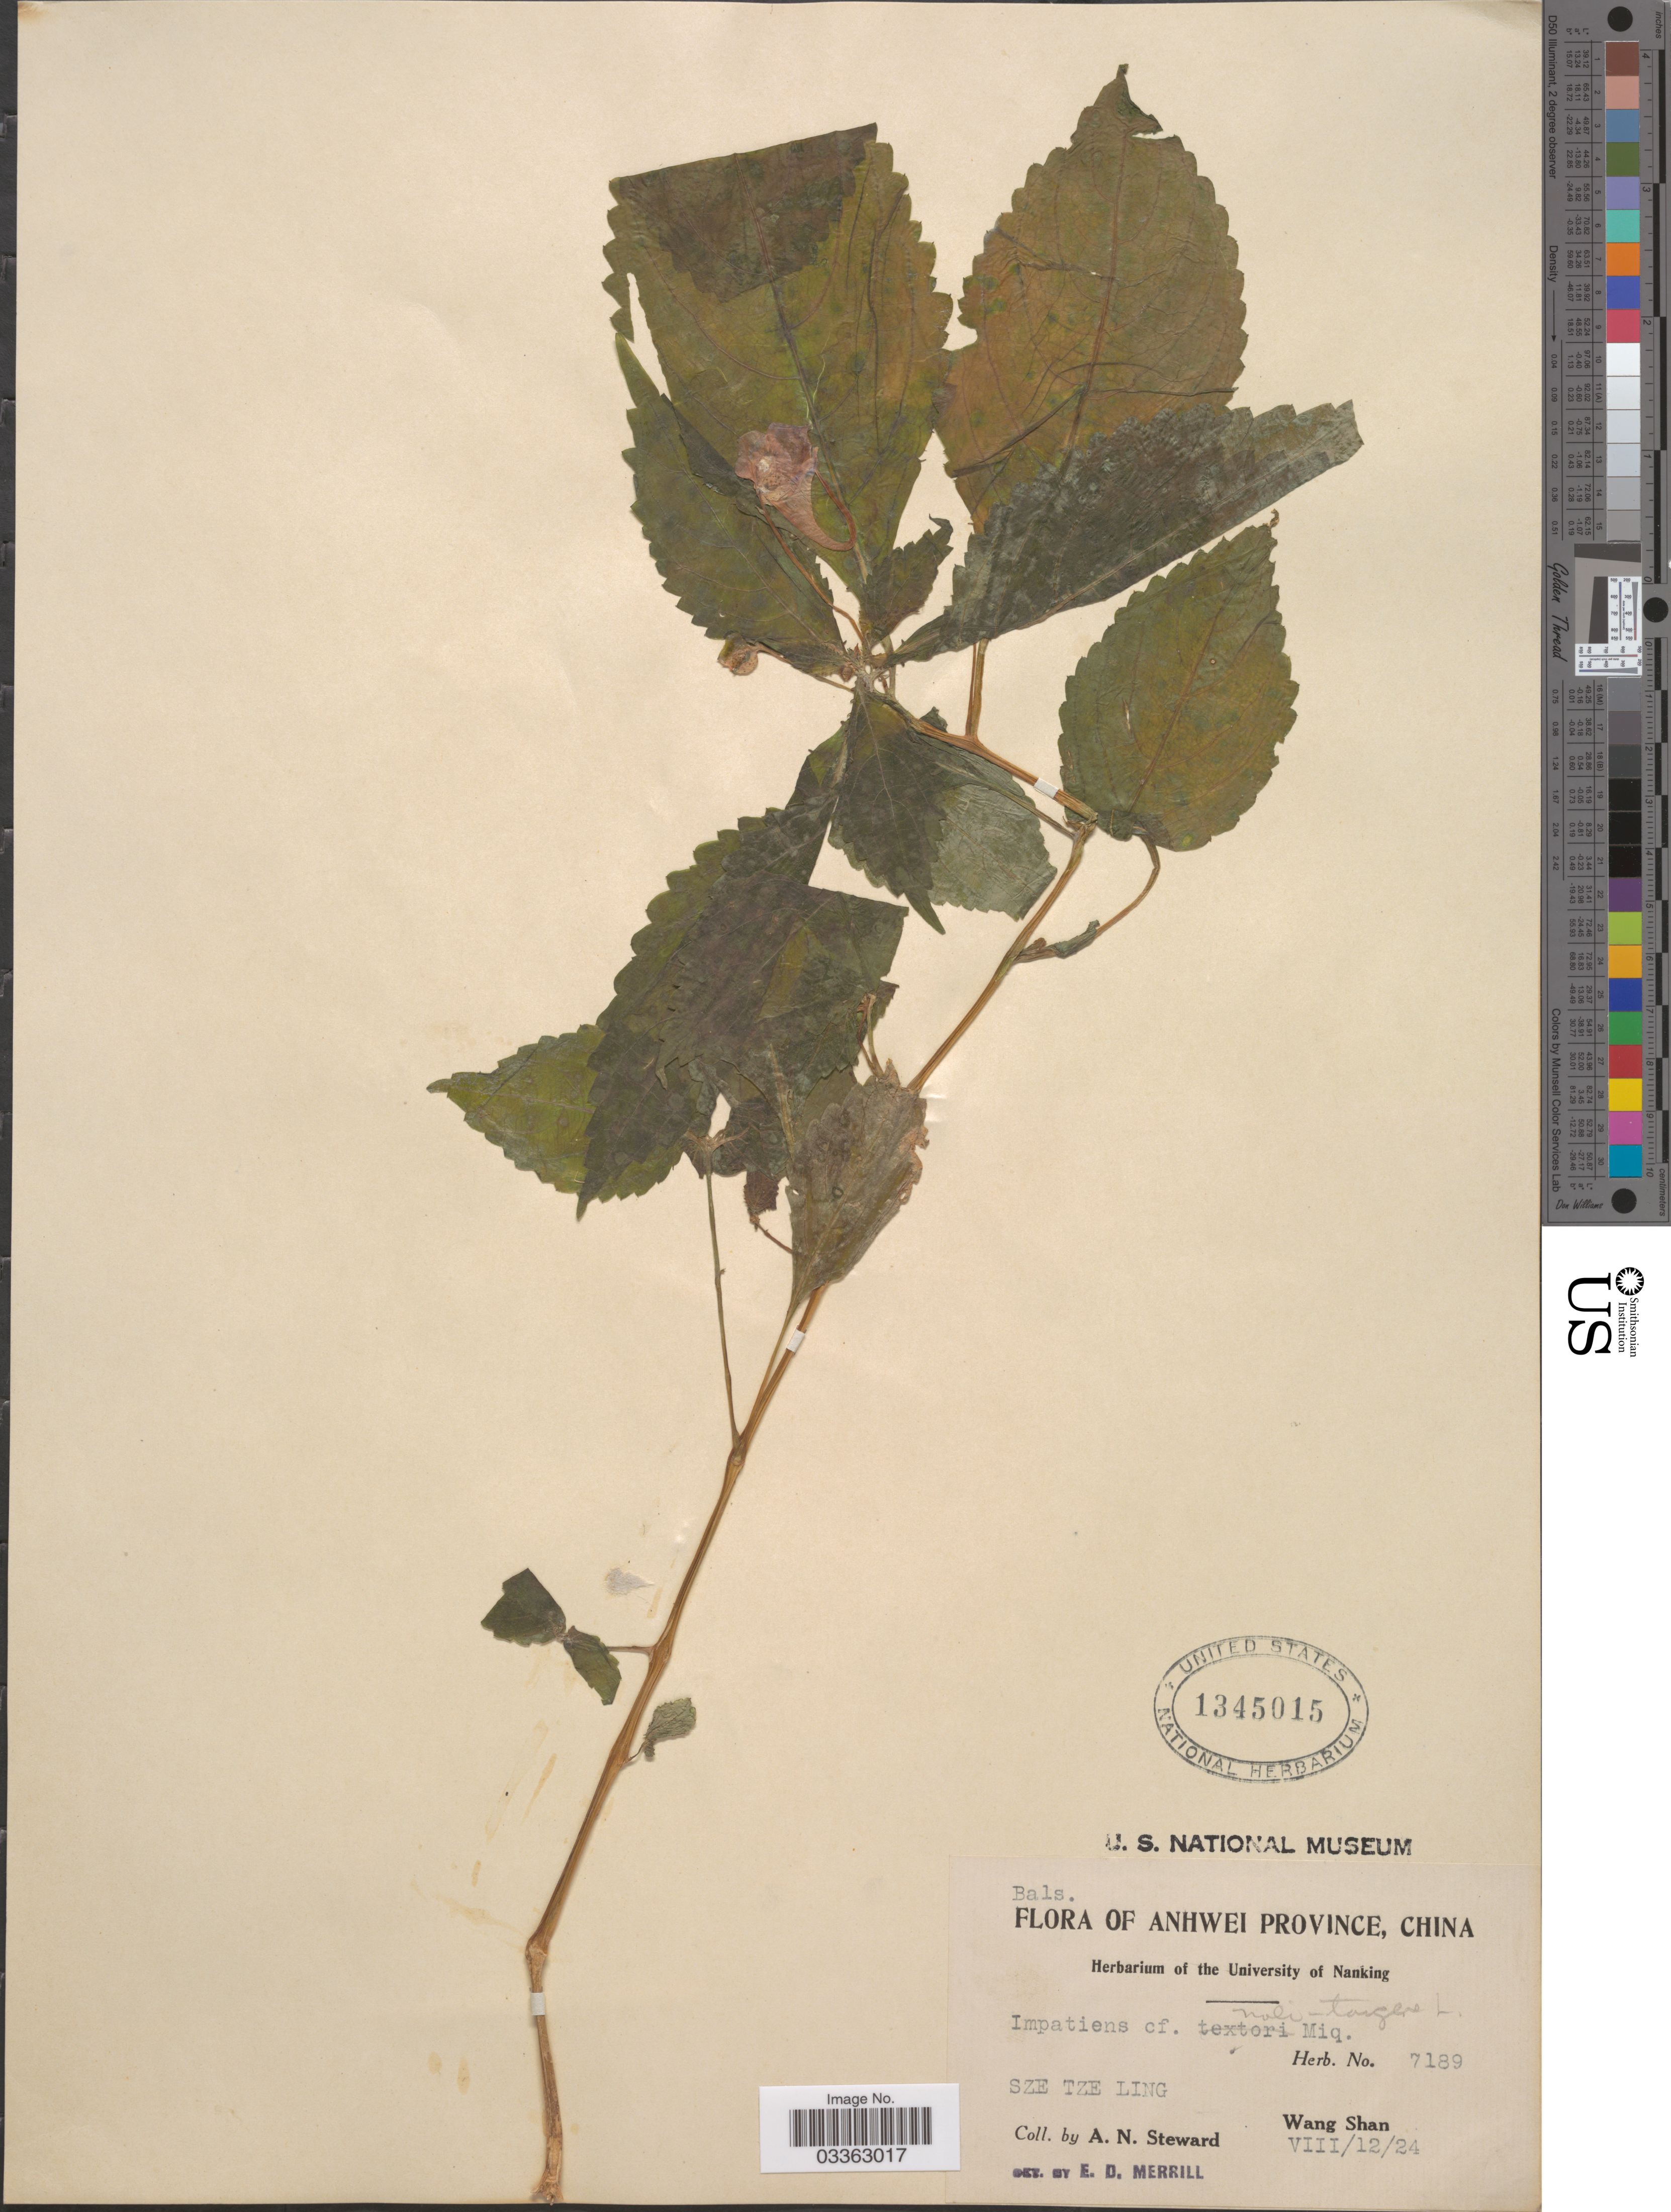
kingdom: Plantae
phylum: Tracheophyta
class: Magnoliopsida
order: Ericales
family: Balsaminaceae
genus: Impatiens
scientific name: Impatiens noli-tangere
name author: L.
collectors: A. N. Steward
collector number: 7189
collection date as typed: Transcribed d/m/y: 12/8/24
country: China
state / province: Anhui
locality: Anhwei Province, Sze Tze Ling, Wang Shan.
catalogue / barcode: US 1345015